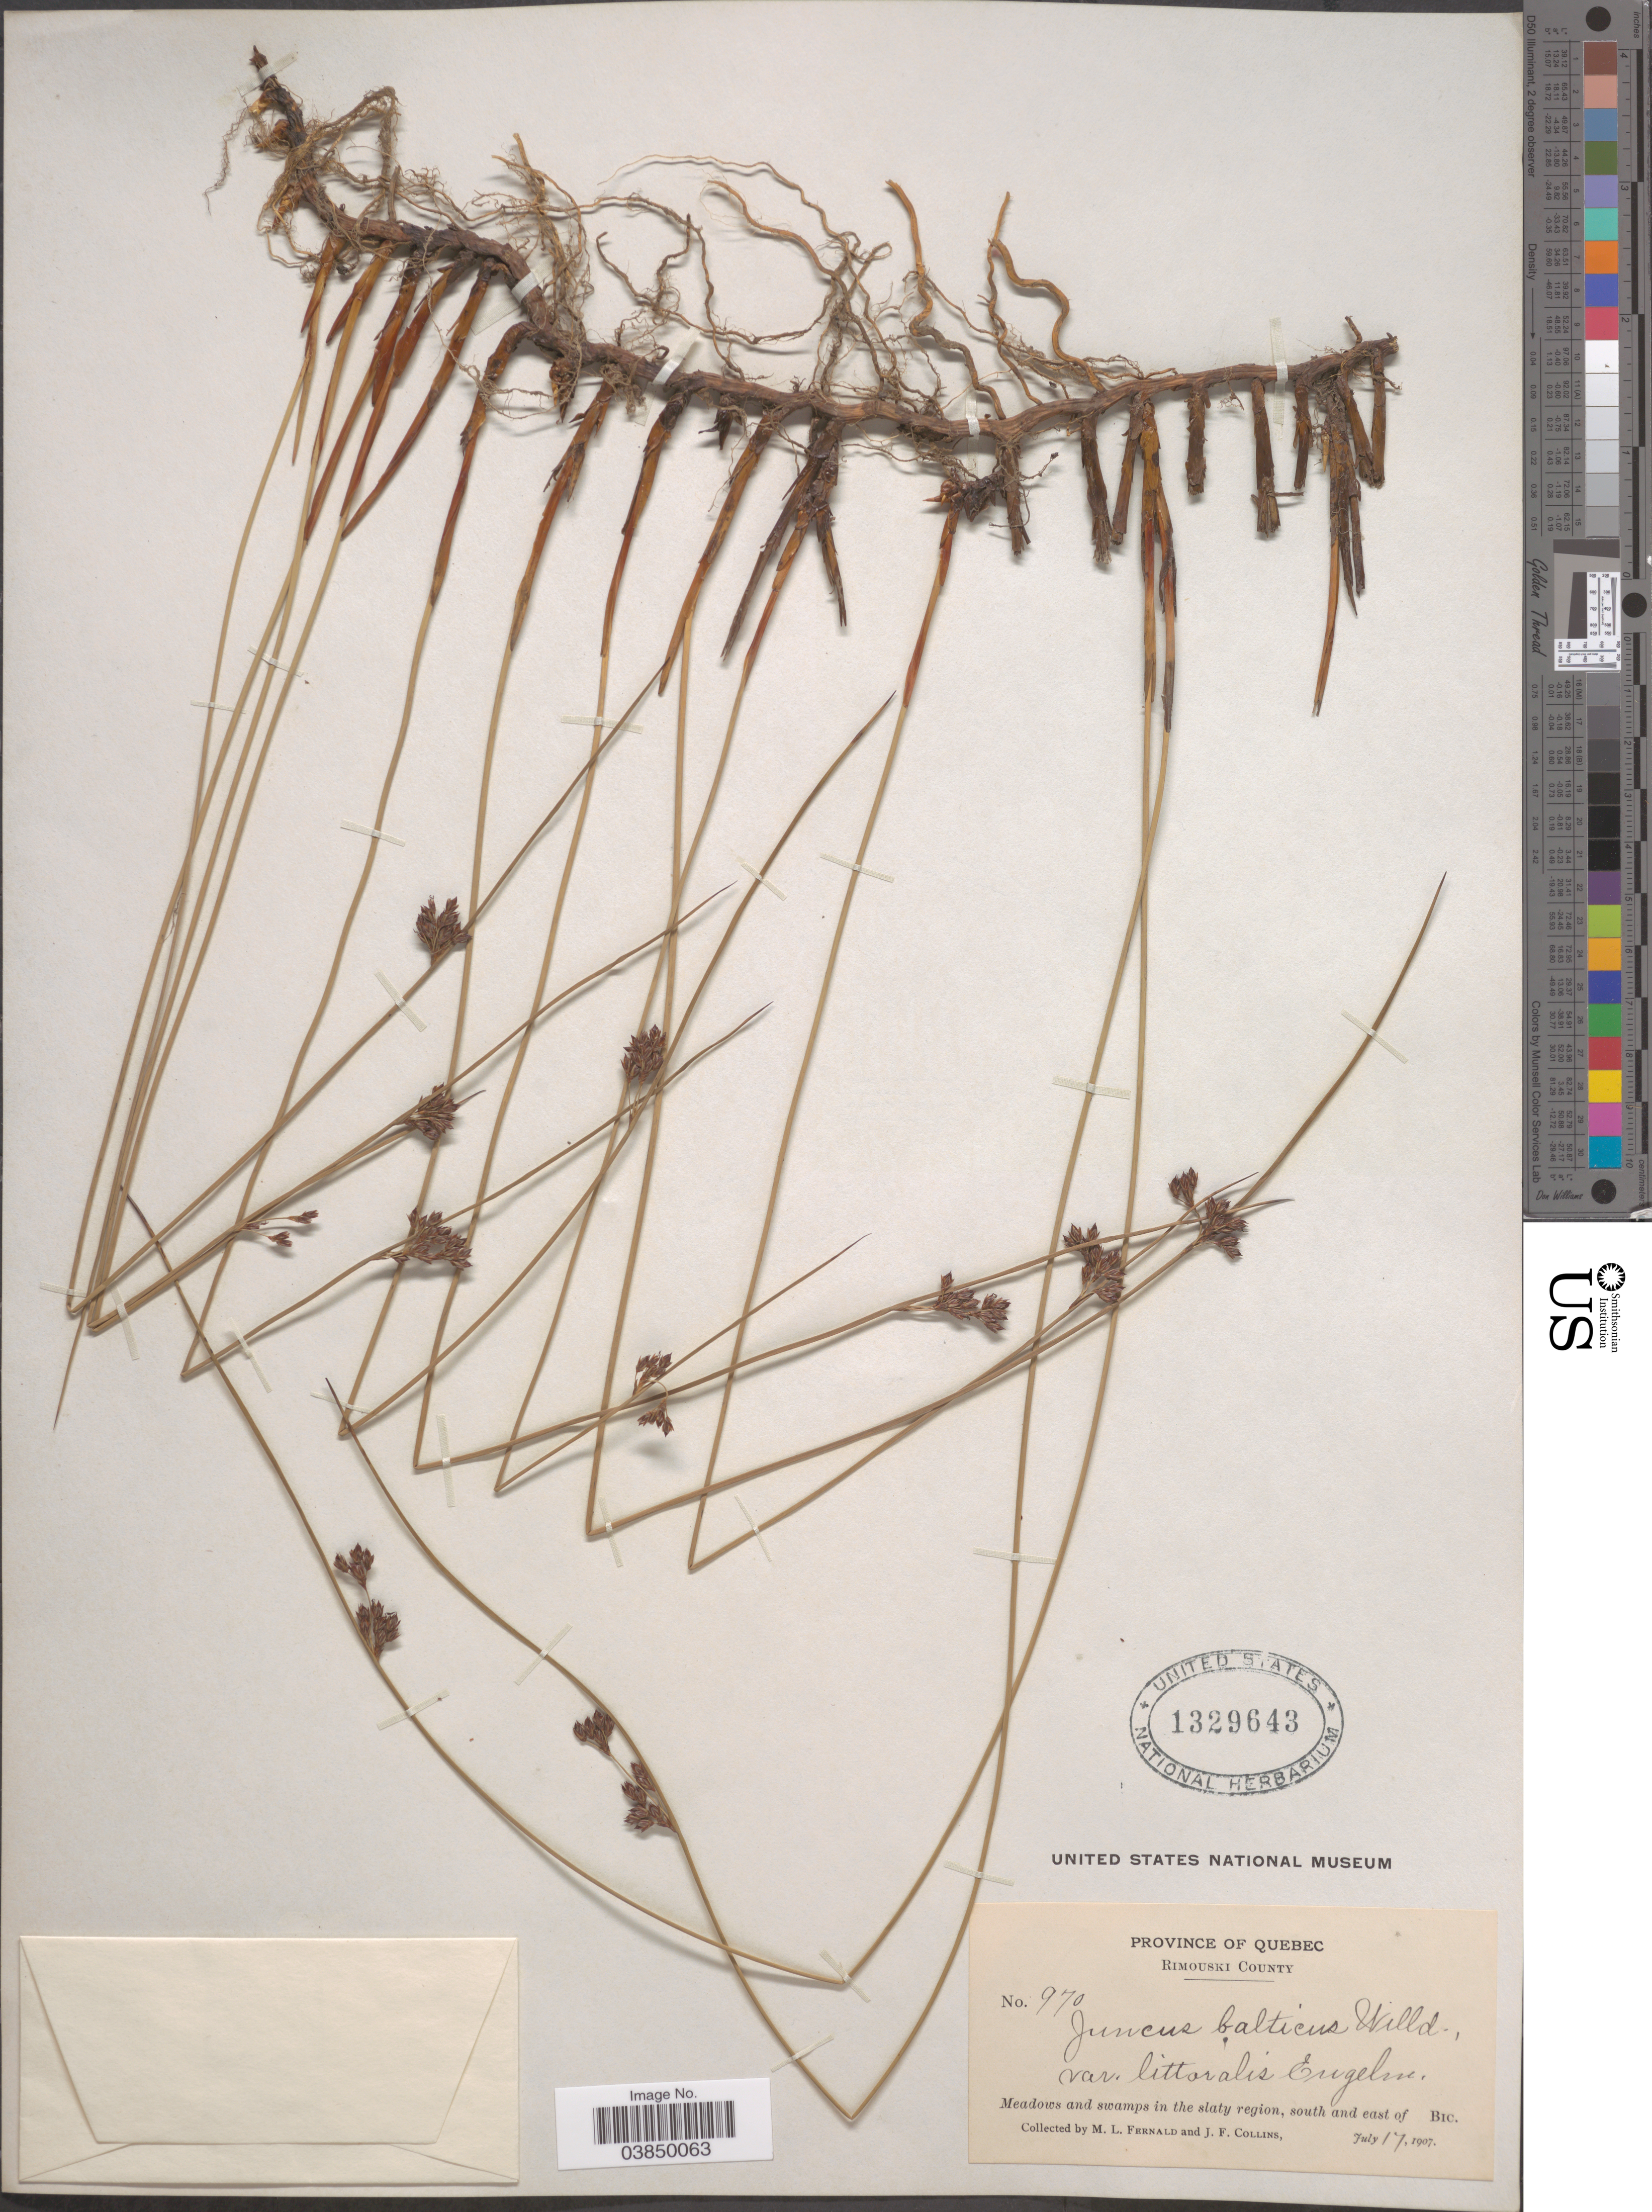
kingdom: Plantae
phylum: Tracheophyta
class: Liliopsida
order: Poales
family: Juncaceae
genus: Juncus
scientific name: Juncus balticus var. littoralis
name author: Engelm.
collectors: M. L. Fernald & J. Collins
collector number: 970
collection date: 1907-07-17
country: Canada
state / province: Quebec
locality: Rimouski County. In the slaty region, south and east of Bic.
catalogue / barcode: US 1329643